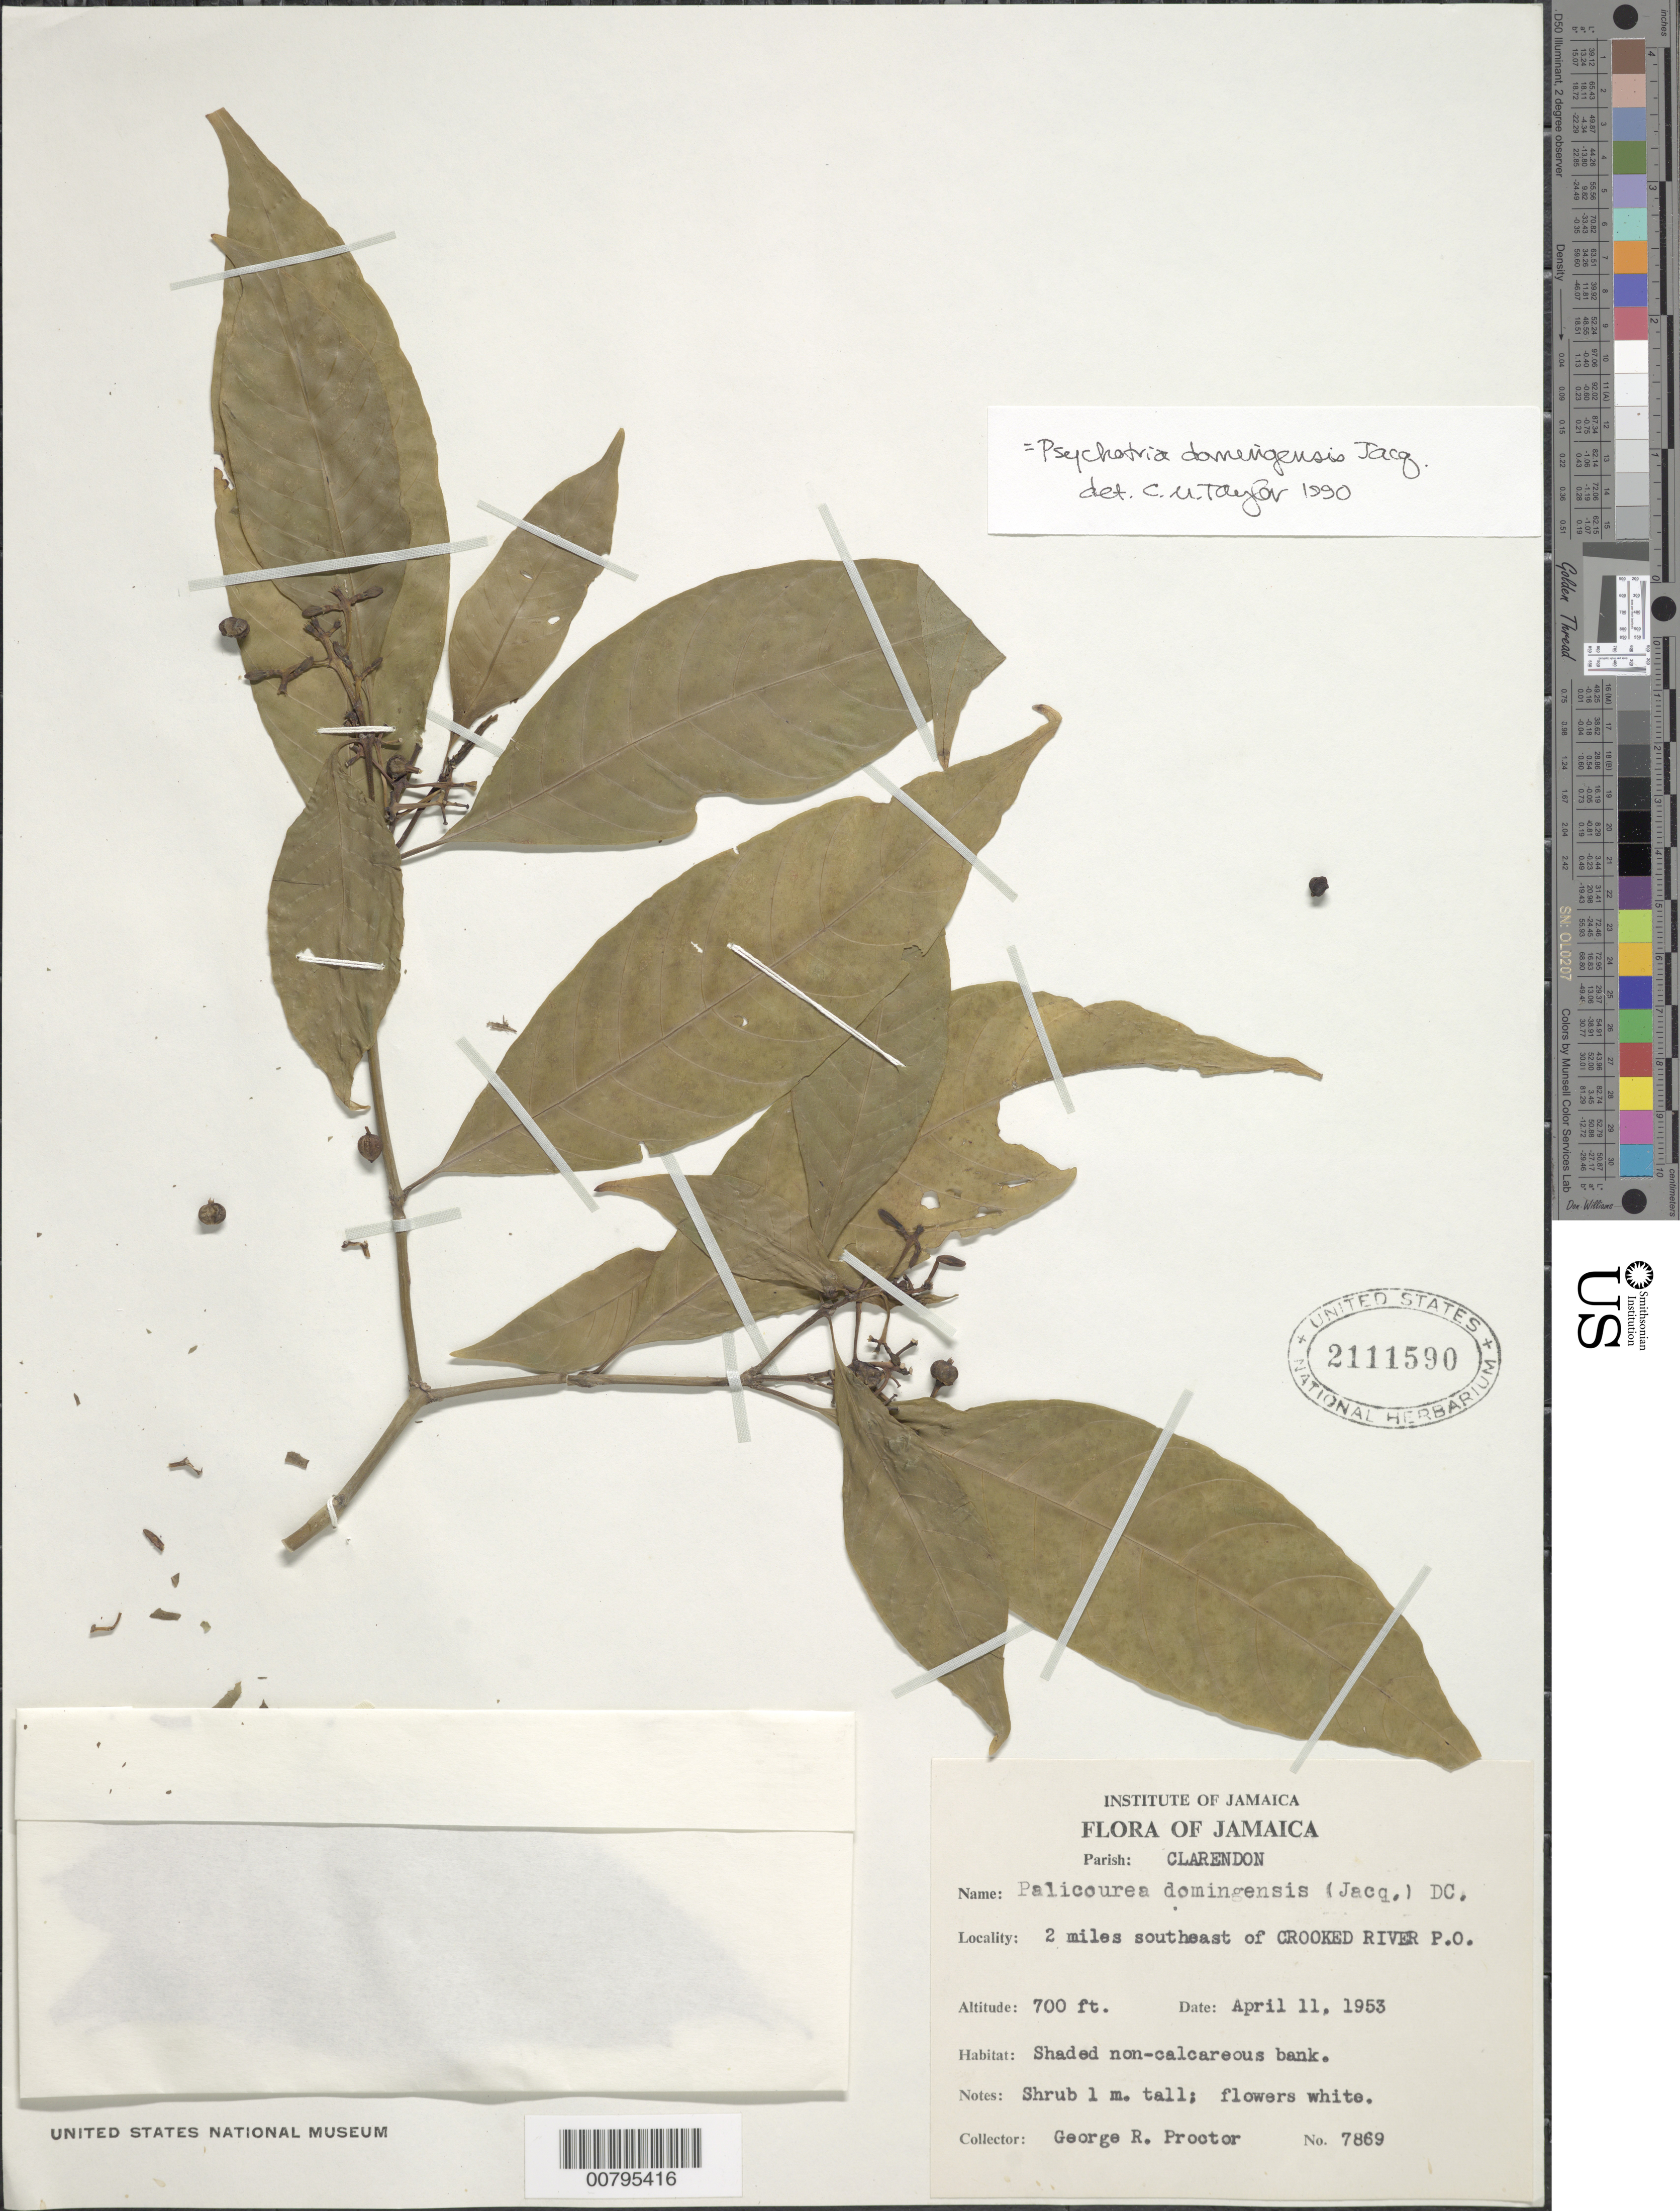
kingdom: Plantae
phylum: Tracheophyta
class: Magnoliopsida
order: Gentianales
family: Rubiaceae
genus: Psychotria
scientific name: Psychotria domingensis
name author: Jacq.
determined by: Taylor, Charlotte M.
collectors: G. R. Proctor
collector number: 7869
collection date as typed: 11 Apr 1953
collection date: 1953-04-11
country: Jamaica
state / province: Clarendon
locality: Two miles southeast of Crooked River P.O.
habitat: Shaded non-calcareous river bank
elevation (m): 213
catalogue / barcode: US 2111590